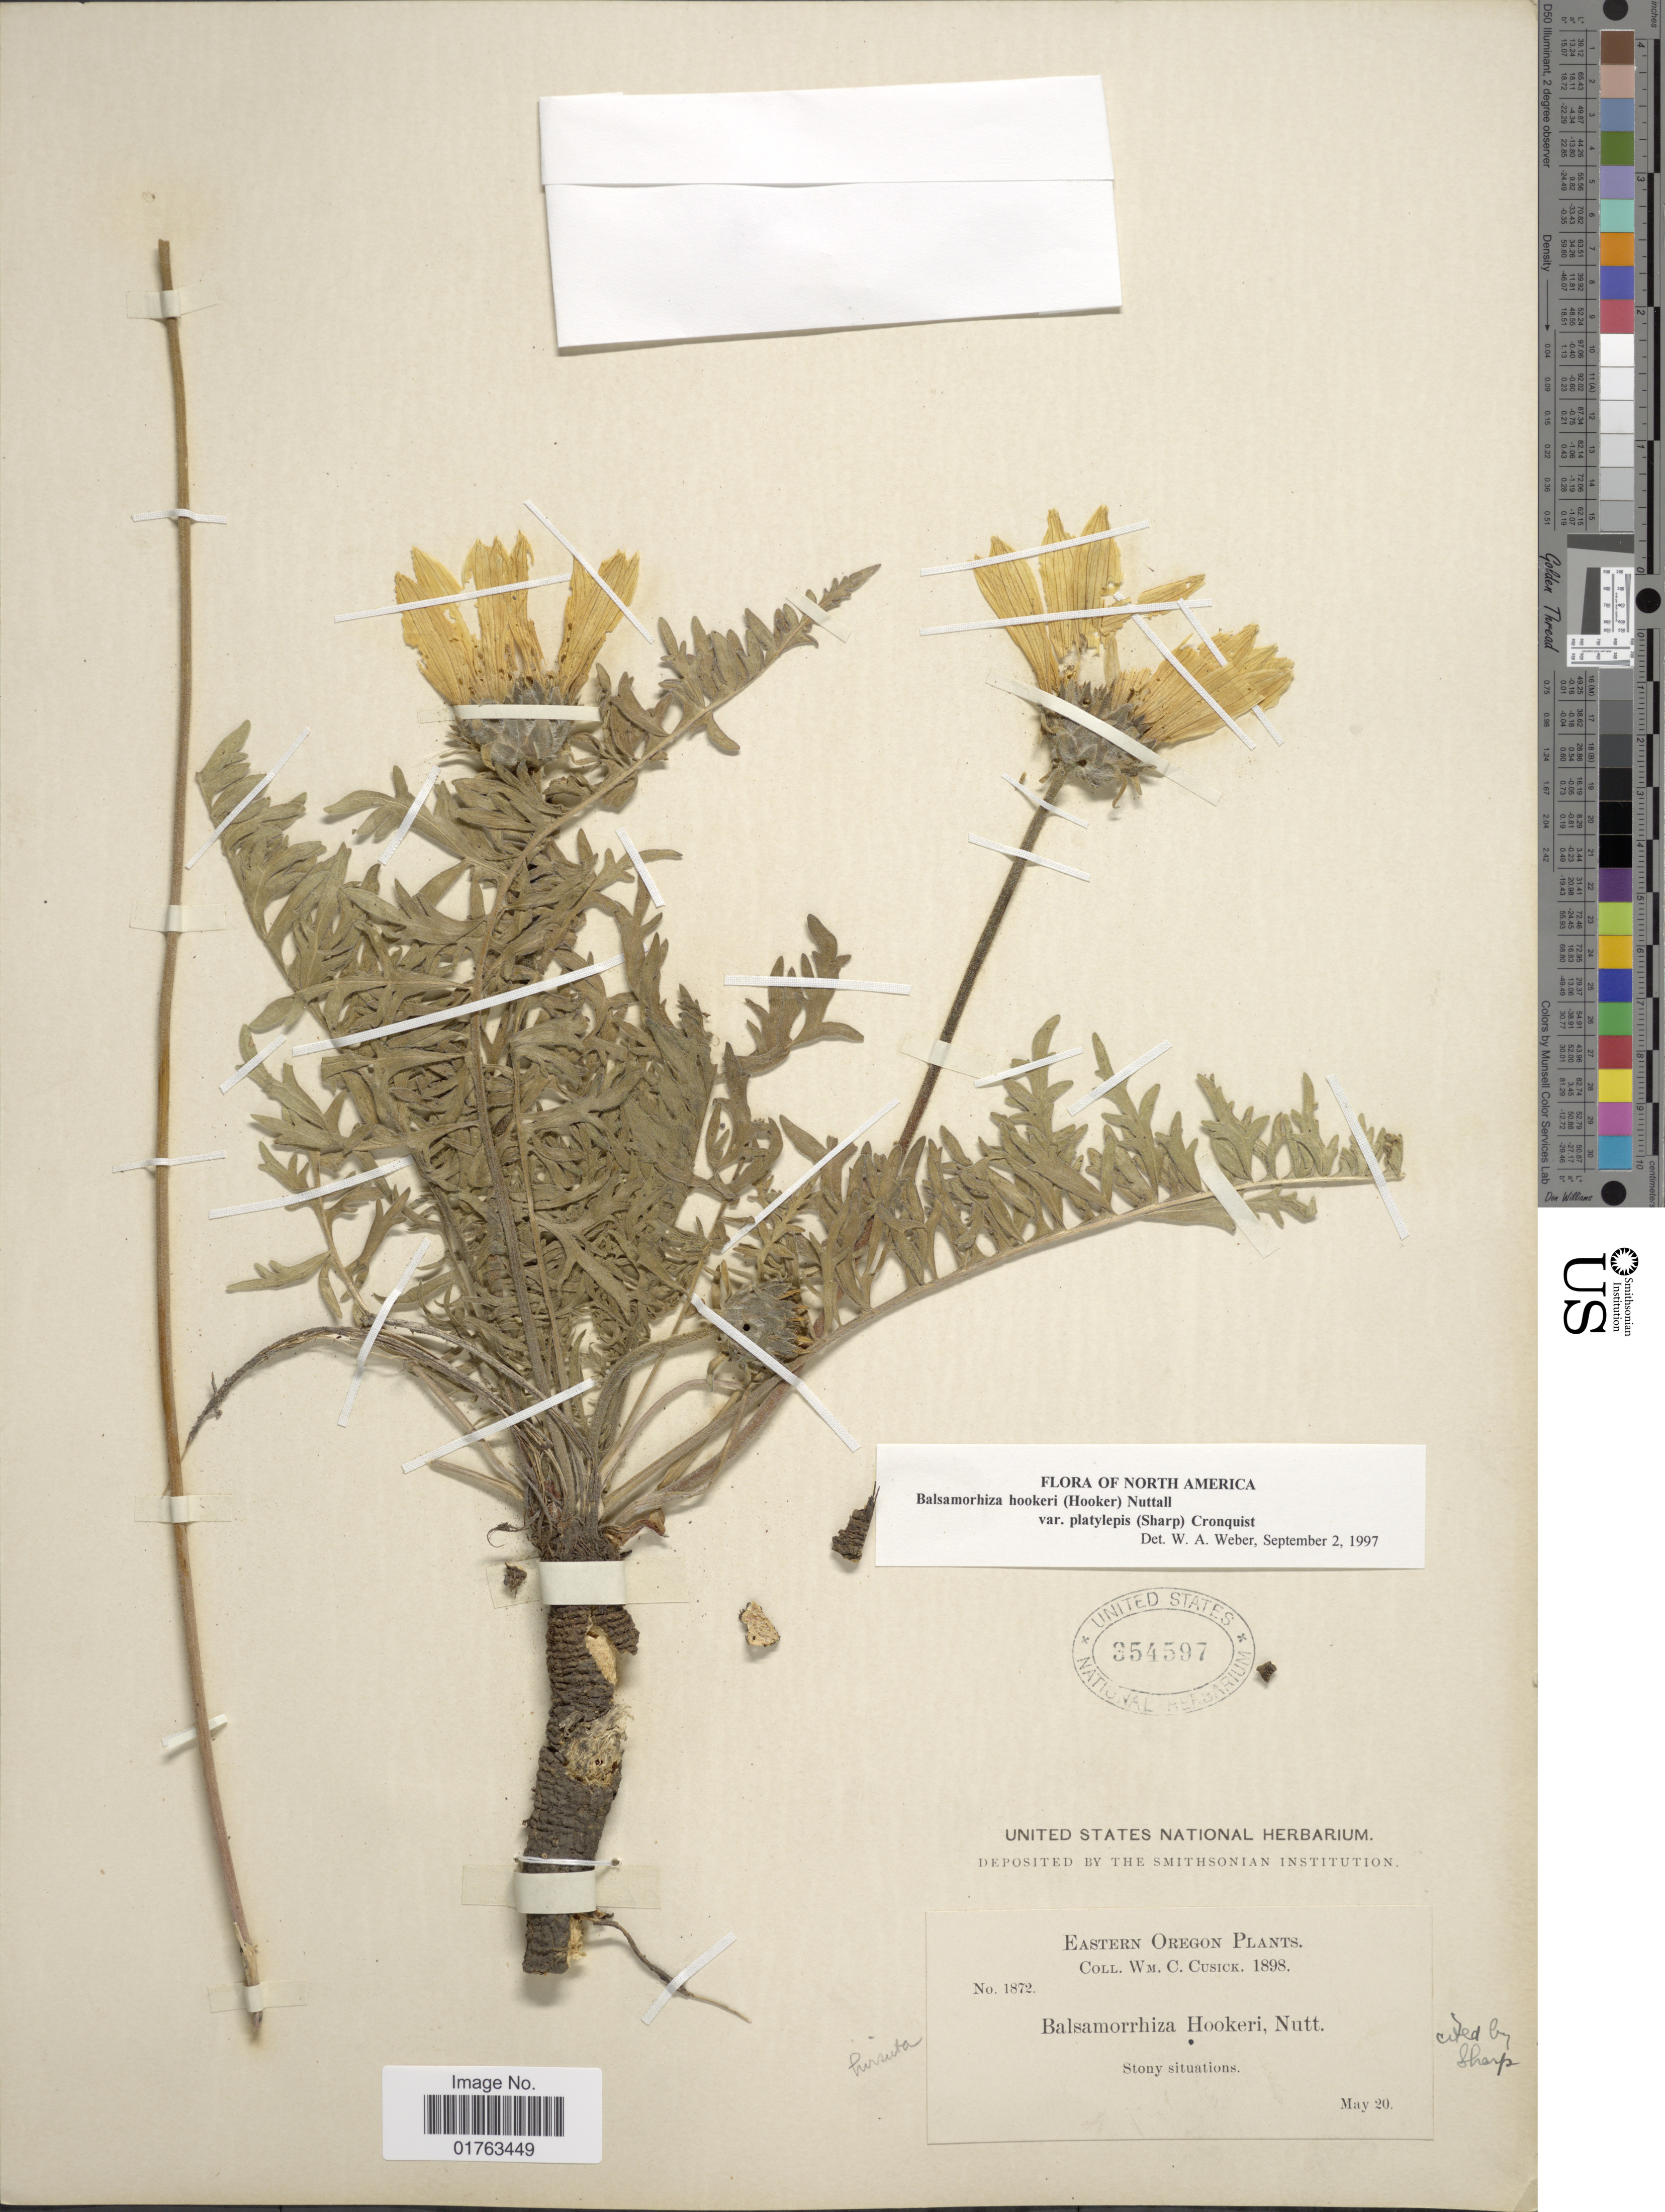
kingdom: Plantae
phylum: Tracheophyta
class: Magnoliopsida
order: Asterales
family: Asteraceae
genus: Balsamorhiza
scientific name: Balsamorhiza hookeri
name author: Nutt.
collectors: W. C. Cusick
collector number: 1872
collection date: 1898-05-20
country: United States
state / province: Oregon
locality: Eastern Oregon Plants, Stony situations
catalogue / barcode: US 354597